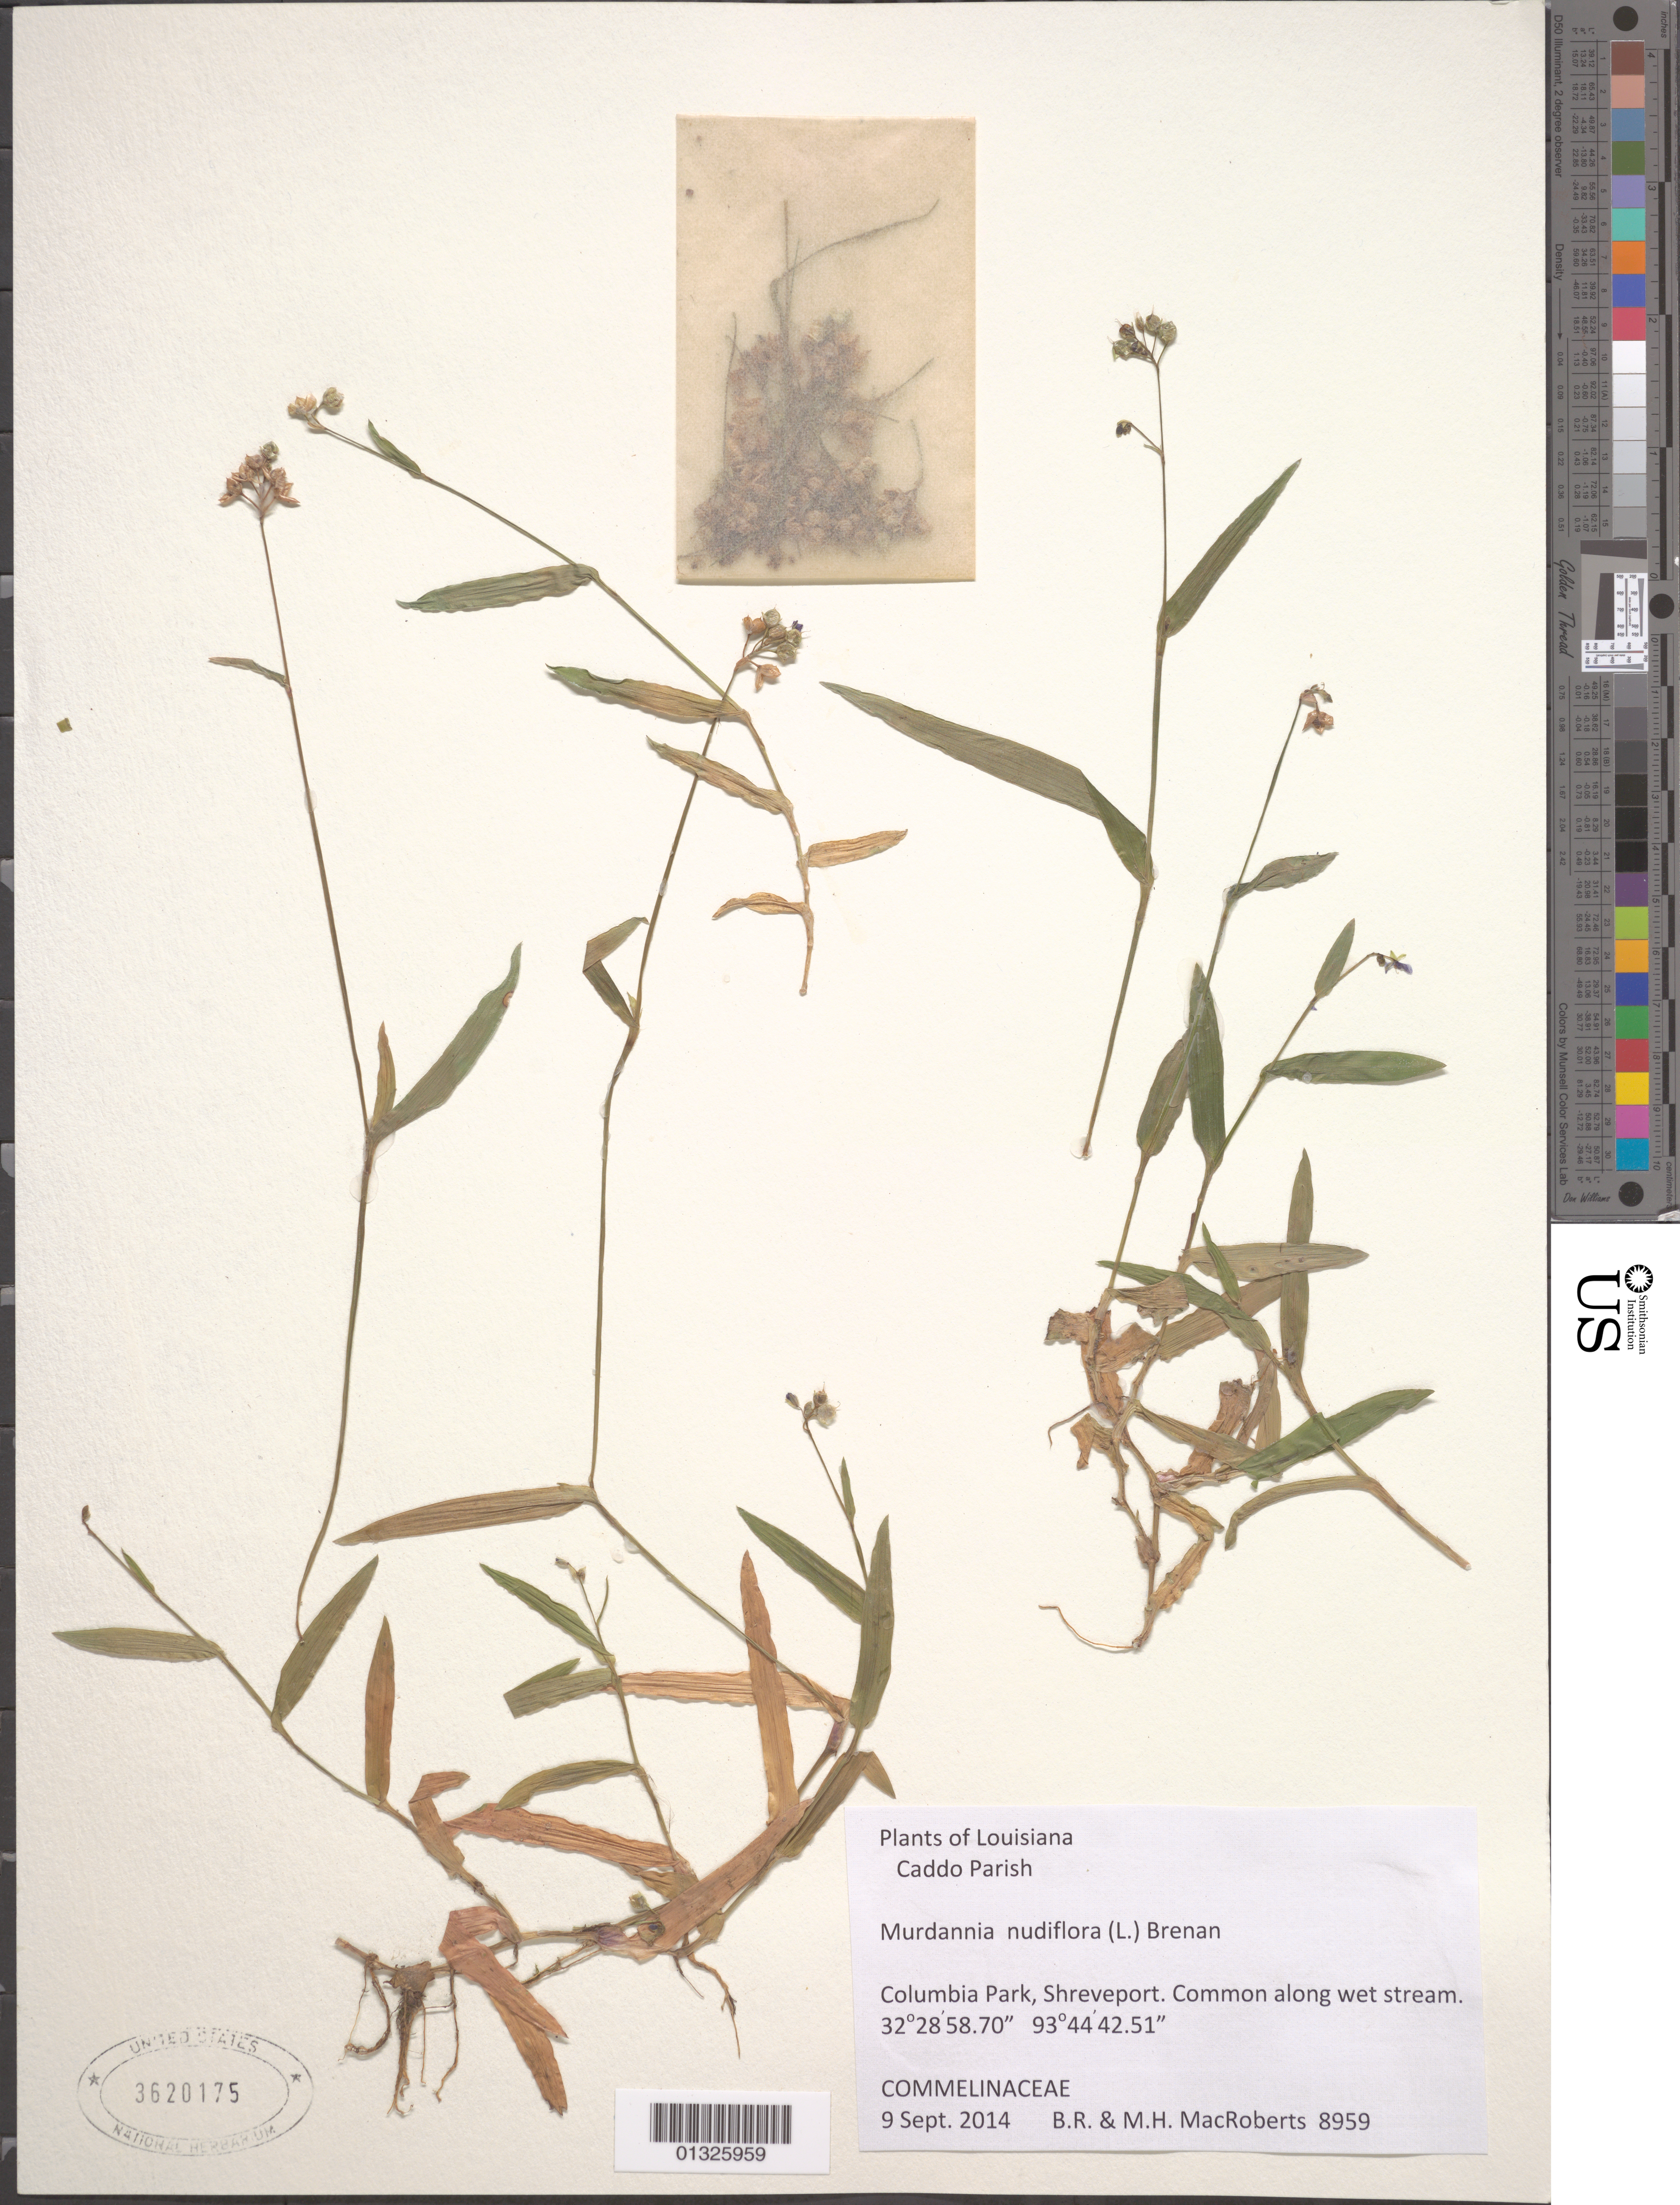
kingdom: Plantae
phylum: Tracheophyta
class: Liliopsida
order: Commelinales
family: Commelinaceae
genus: Murdannia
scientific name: Murdannia nudiflora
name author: (L.) Brenan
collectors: B. MacRoberts & M. MacRoberts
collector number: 8959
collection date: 2014-09-09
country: United States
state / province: Louisiana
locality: Caddo Parish, Columbia Park, Shreveport.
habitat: Common along wet stream.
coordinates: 32 28 58.70, 93 44 42.51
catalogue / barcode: US 3620175